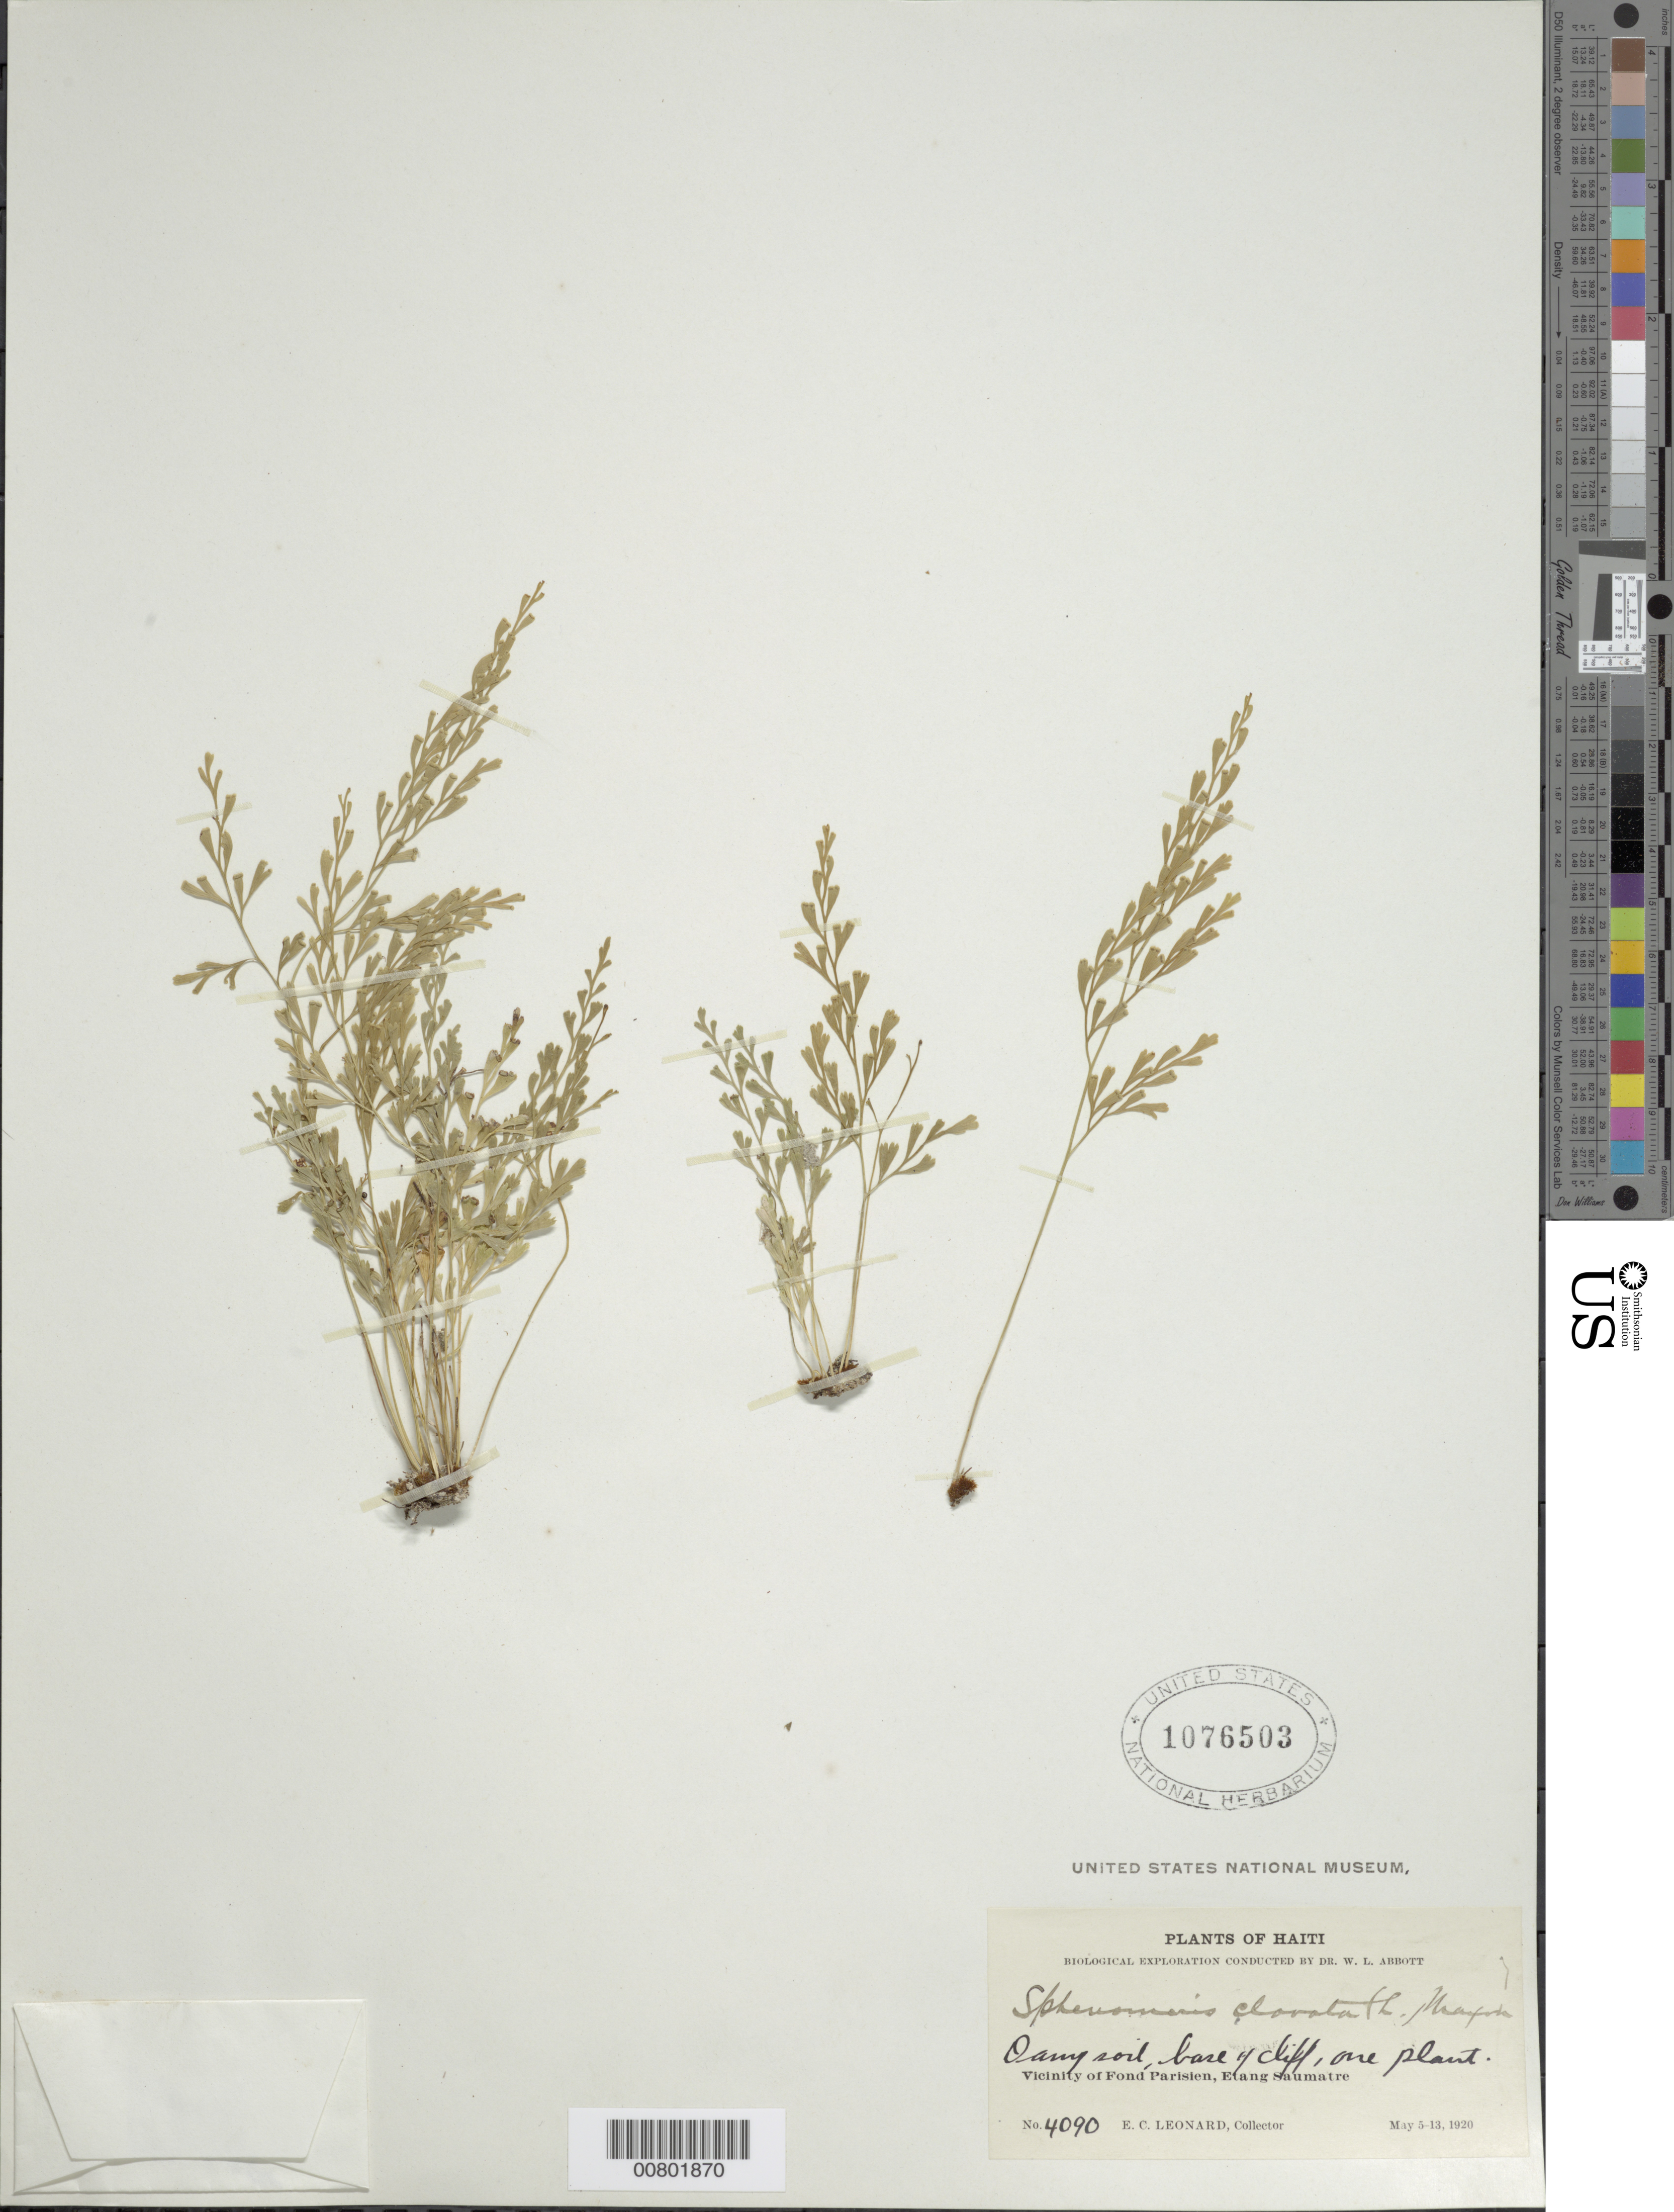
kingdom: Plantae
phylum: Tracheophyta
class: Polypodiopsida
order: Polypodiales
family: Lindsaeaceae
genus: Sphenomeris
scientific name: Sphenomeris clavata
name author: (L.) Maxon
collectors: E. C. Leonard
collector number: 4090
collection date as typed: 05 May 1920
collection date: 1920-05-05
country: Haiti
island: Hispaniola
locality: Fond Parisien vicinity, Etang Saumatre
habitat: Damp soil, base of cliff; one plant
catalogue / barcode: US 1076503